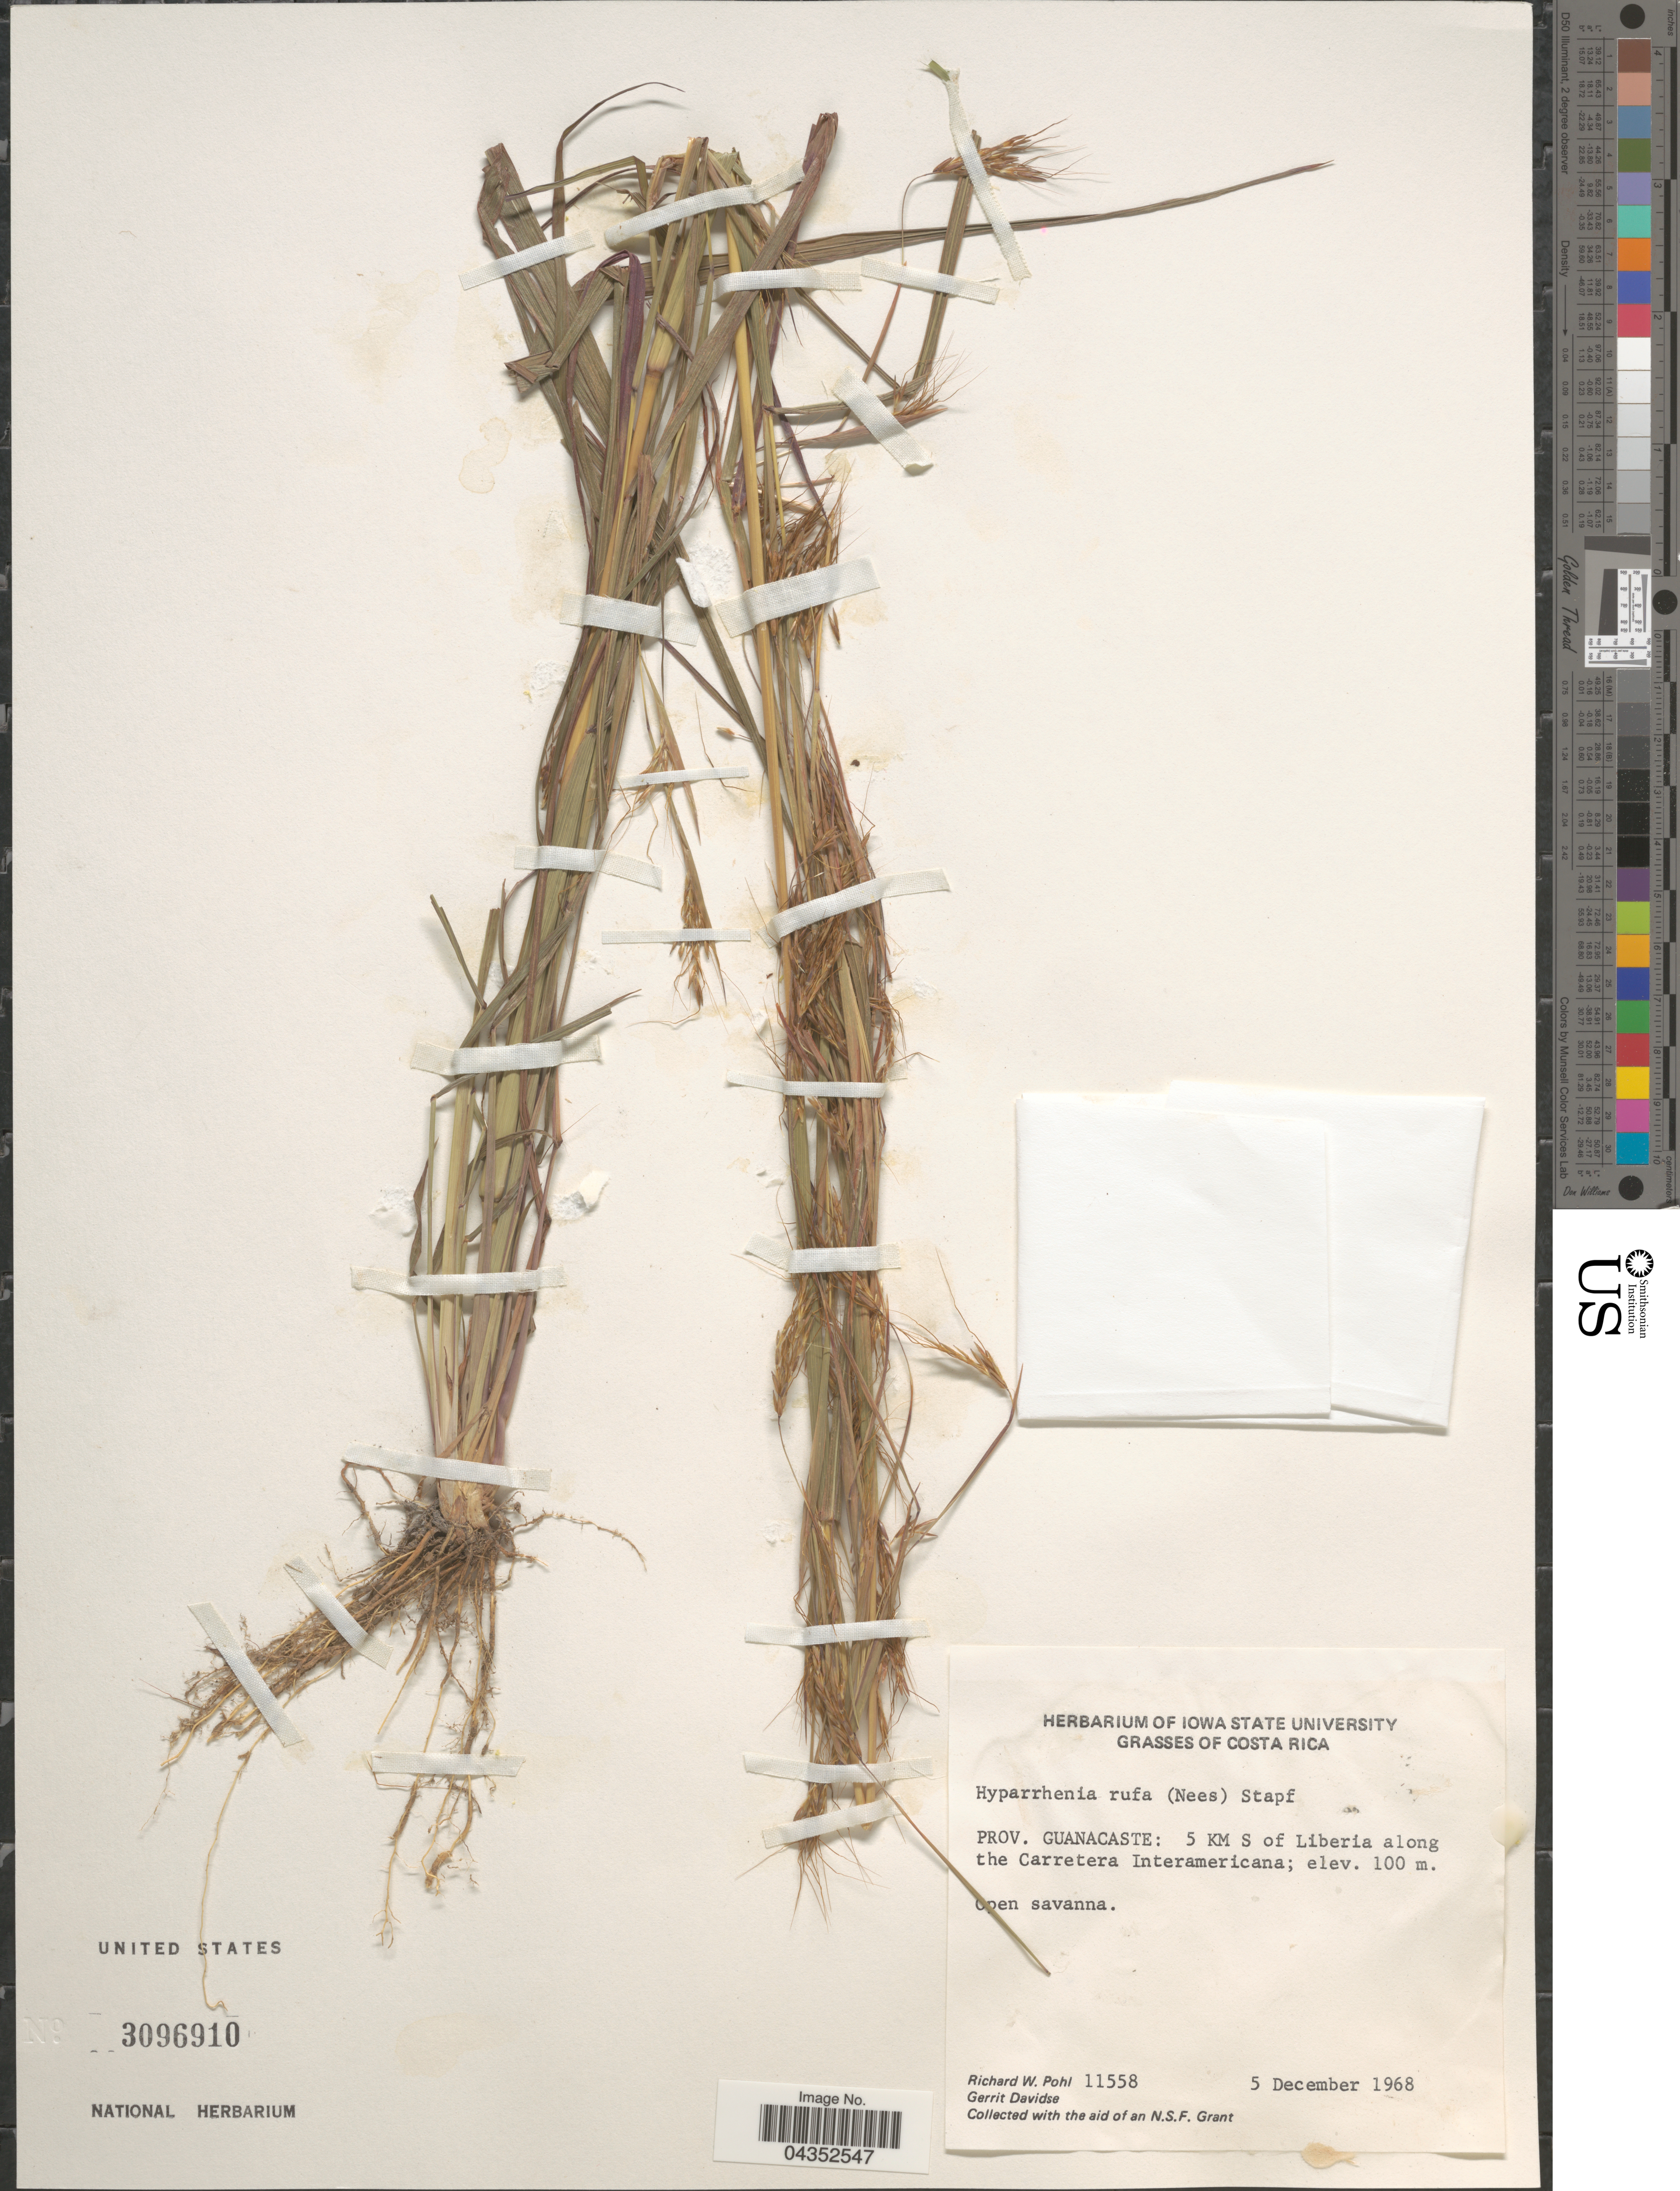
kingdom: Plantae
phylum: Tracheophyta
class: Liliopsida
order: Poales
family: Poaceae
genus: Hyparrhenia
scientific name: Hyparrhenia rufa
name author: (Nees) Stapf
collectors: R. W. Pohl & G. Davidse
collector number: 11558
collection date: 1968-12-05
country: Costa Rica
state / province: Guanacaste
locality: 5 Km S of Liberia along the Carrretera Interamericana.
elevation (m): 100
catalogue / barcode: US 3096910